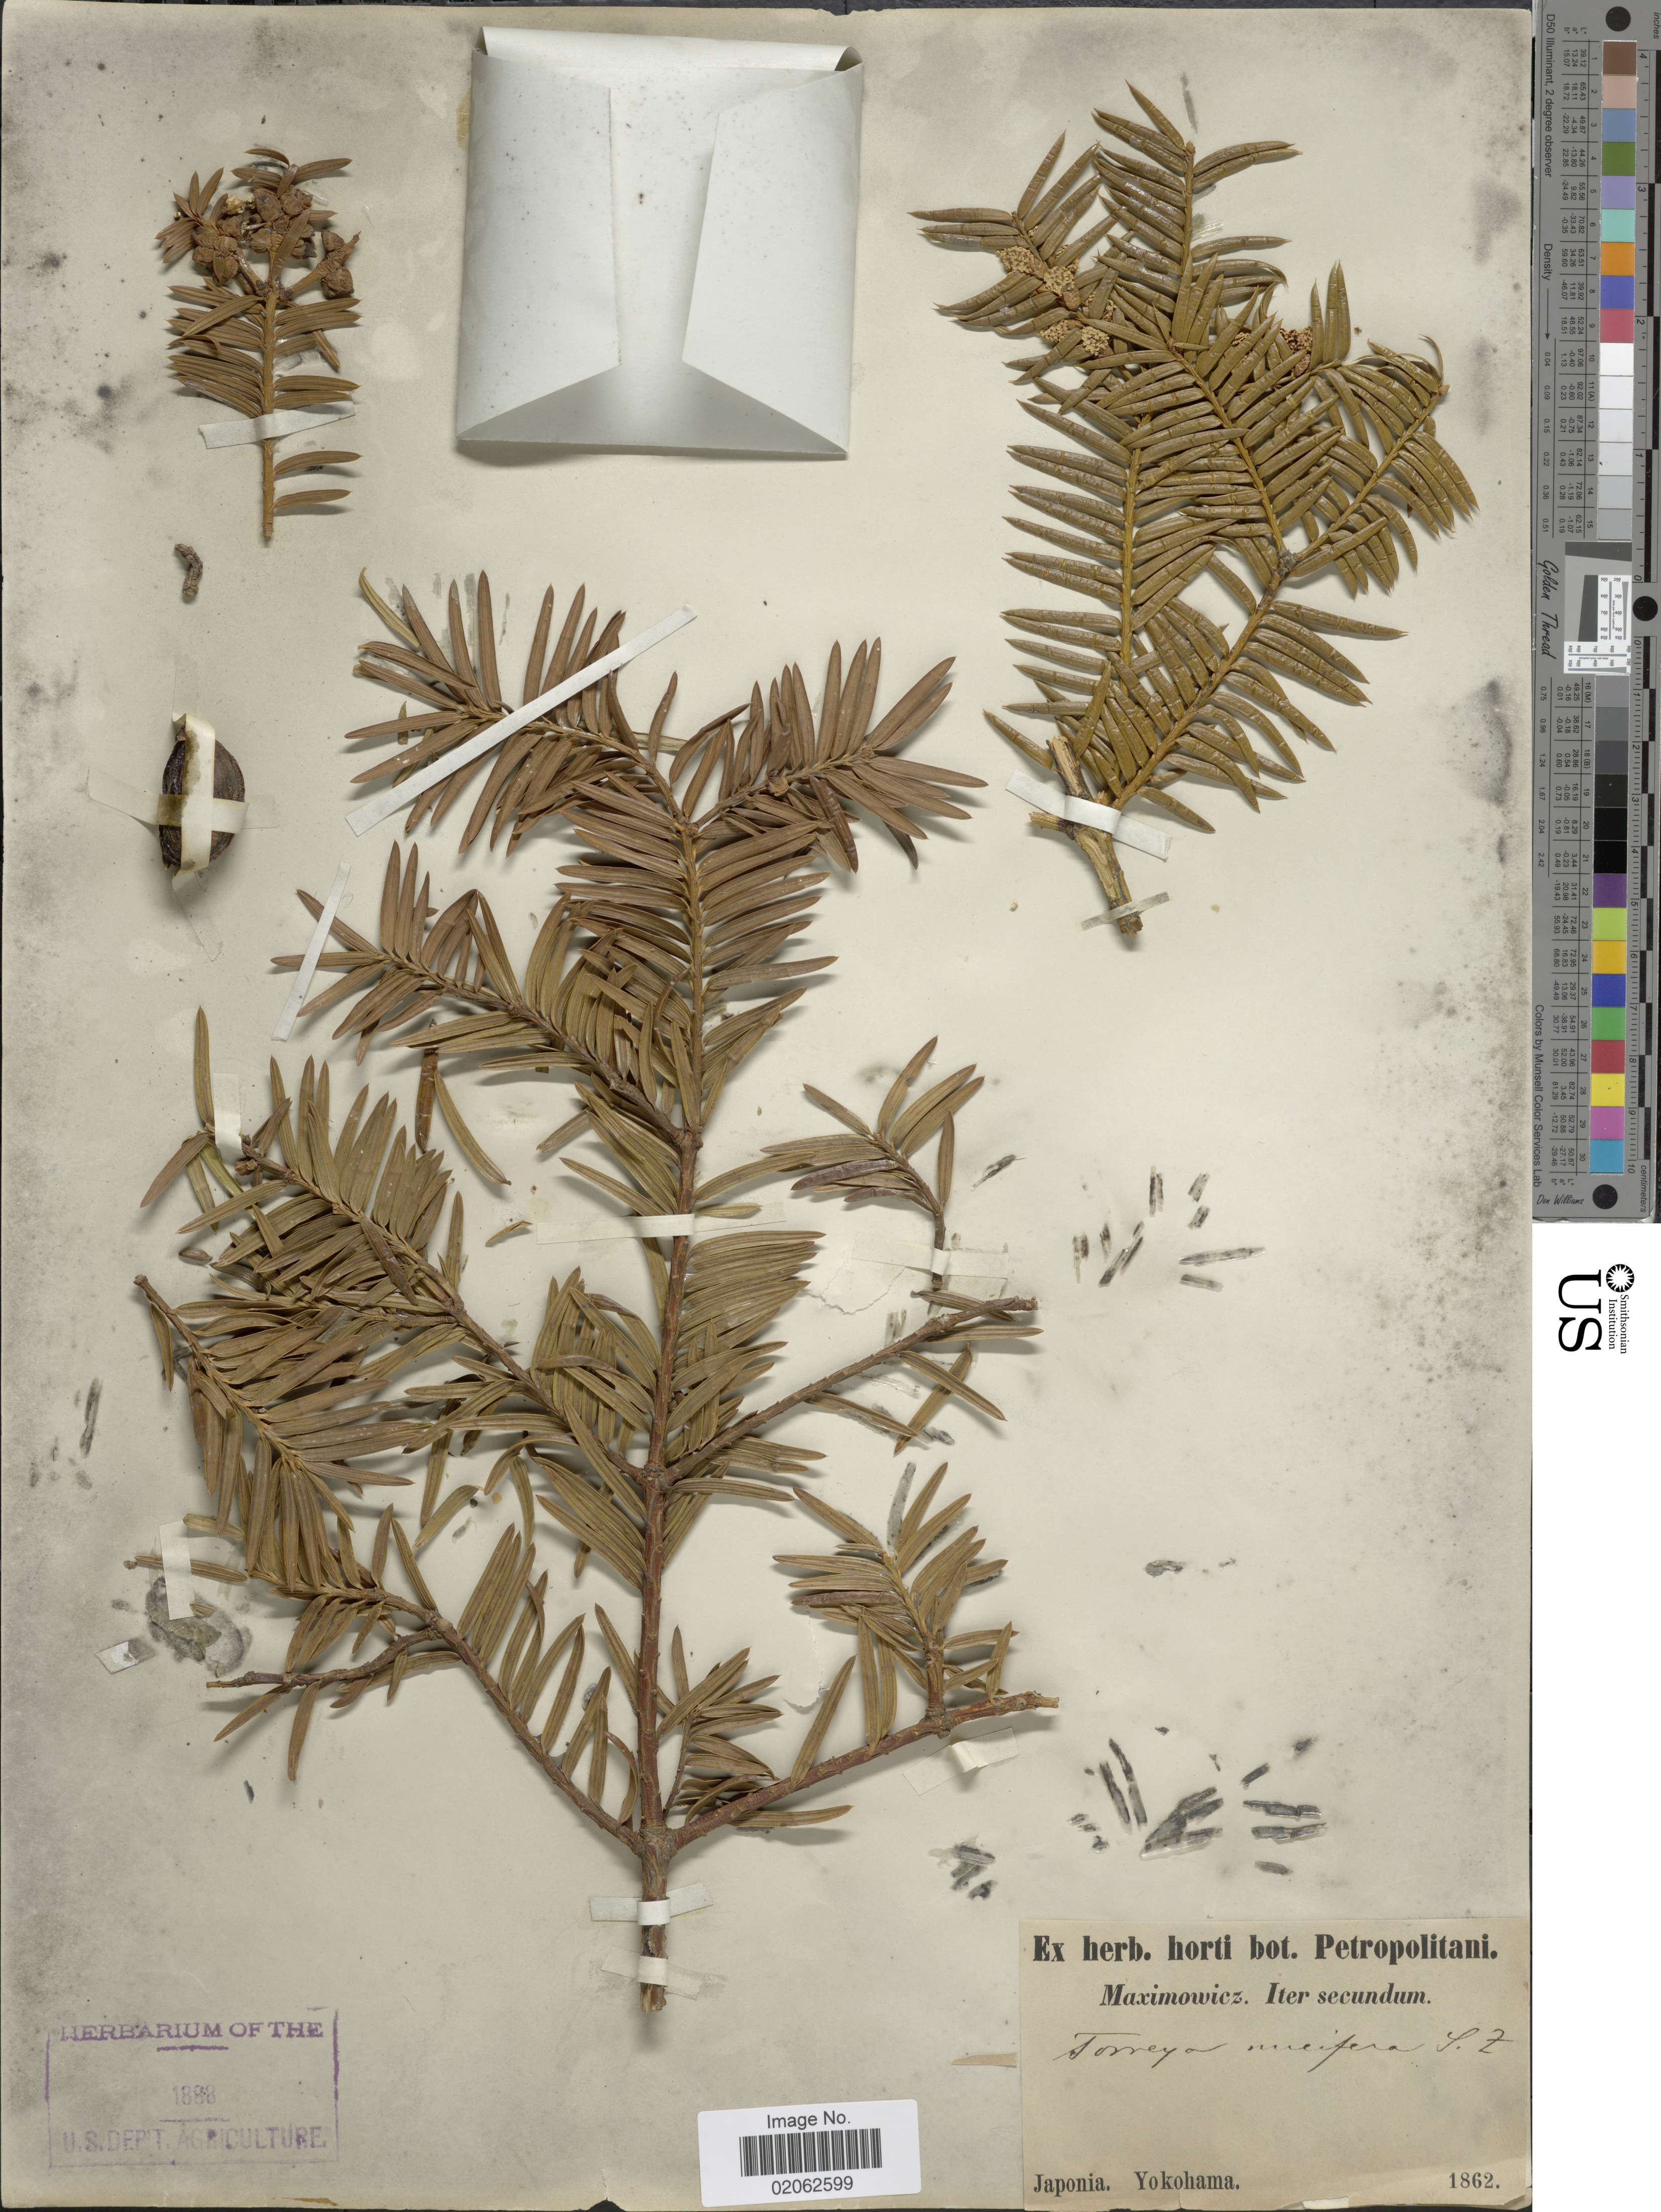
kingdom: Plantae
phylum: Tracheophyta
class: Pinopsida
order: Pinales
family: Taxaceae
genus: Torreya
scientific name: Torreya nucifera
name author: (L.) Siebold & Zucc.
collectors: Maximowicz, --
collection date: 1862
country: Japan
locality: Japonia. Yokohama